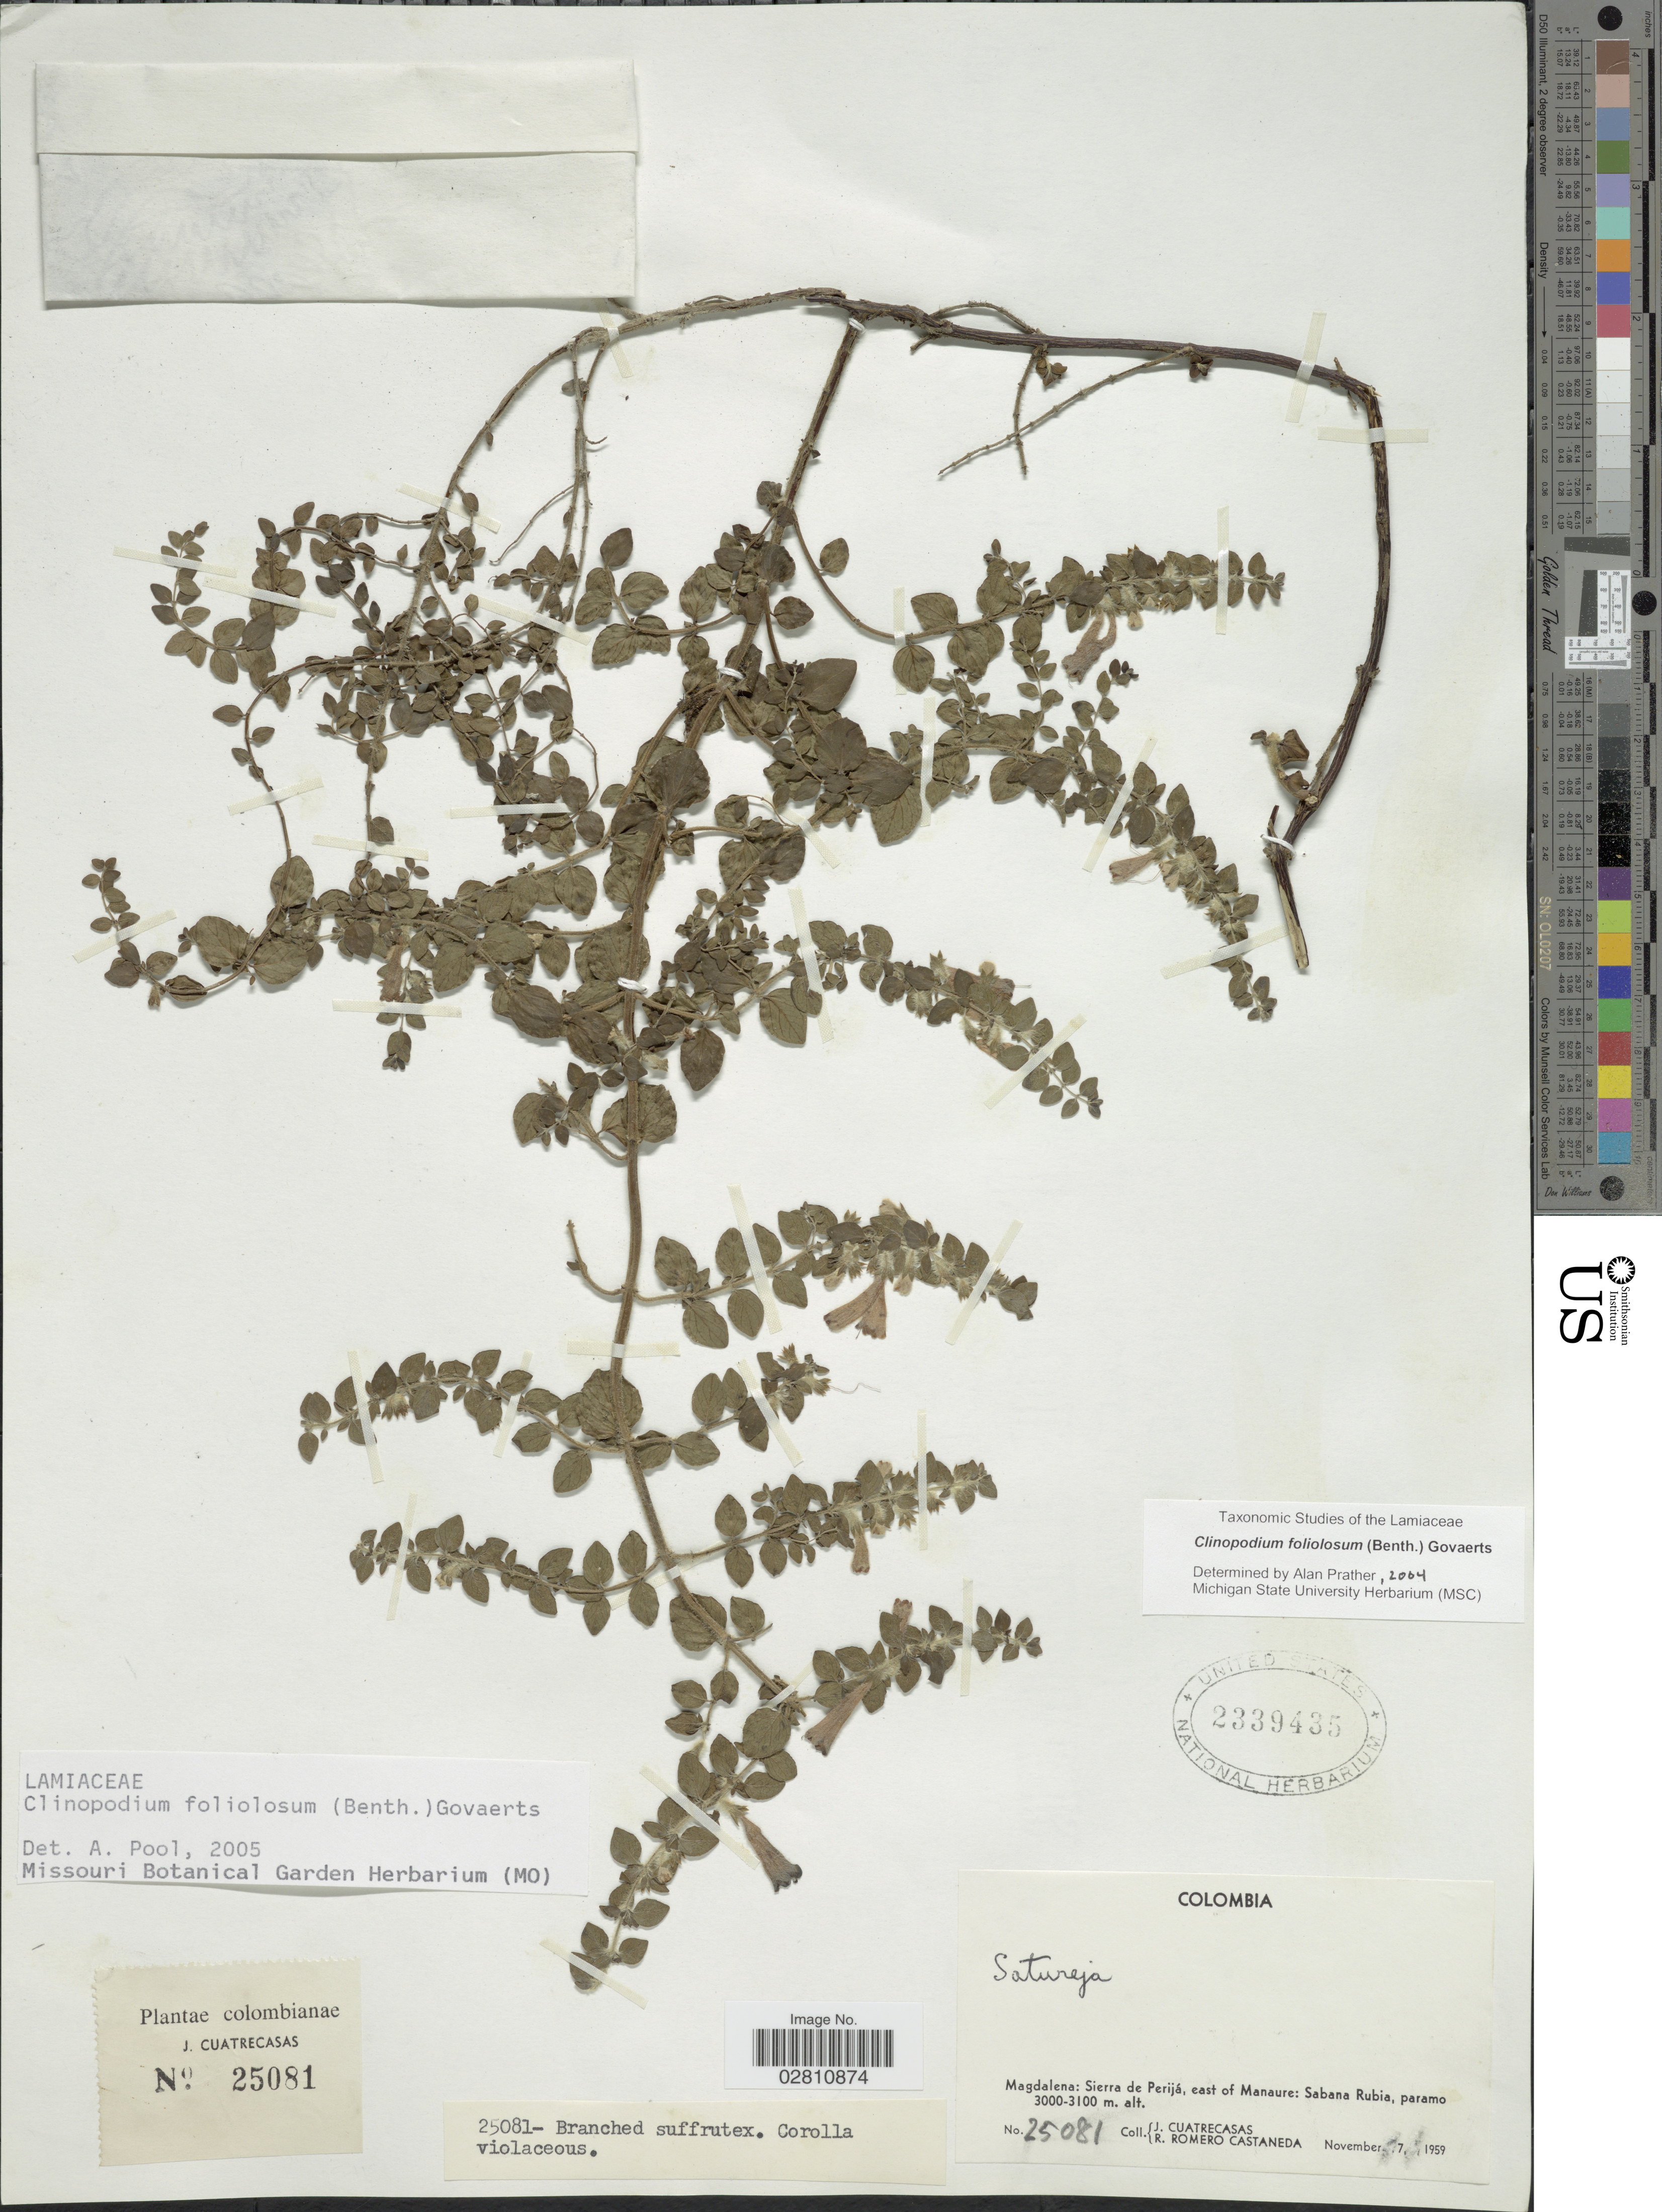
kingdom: Plantae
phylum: Tracheophyta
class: Magnoliopsida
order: Lamiales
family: Lamiaceae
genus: Clinopodium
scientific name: Clinopodium foliolosum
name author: (Benth.) Govaerts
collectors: J. Cuatrecasas & R. Romero Castañeda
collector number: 25081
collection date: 1959-11-07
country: Colombia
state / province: Magdalena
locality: Sierra de Perijá, east of Manaure: Sabana Rubia.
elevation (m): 3000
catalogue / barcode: US 2339435